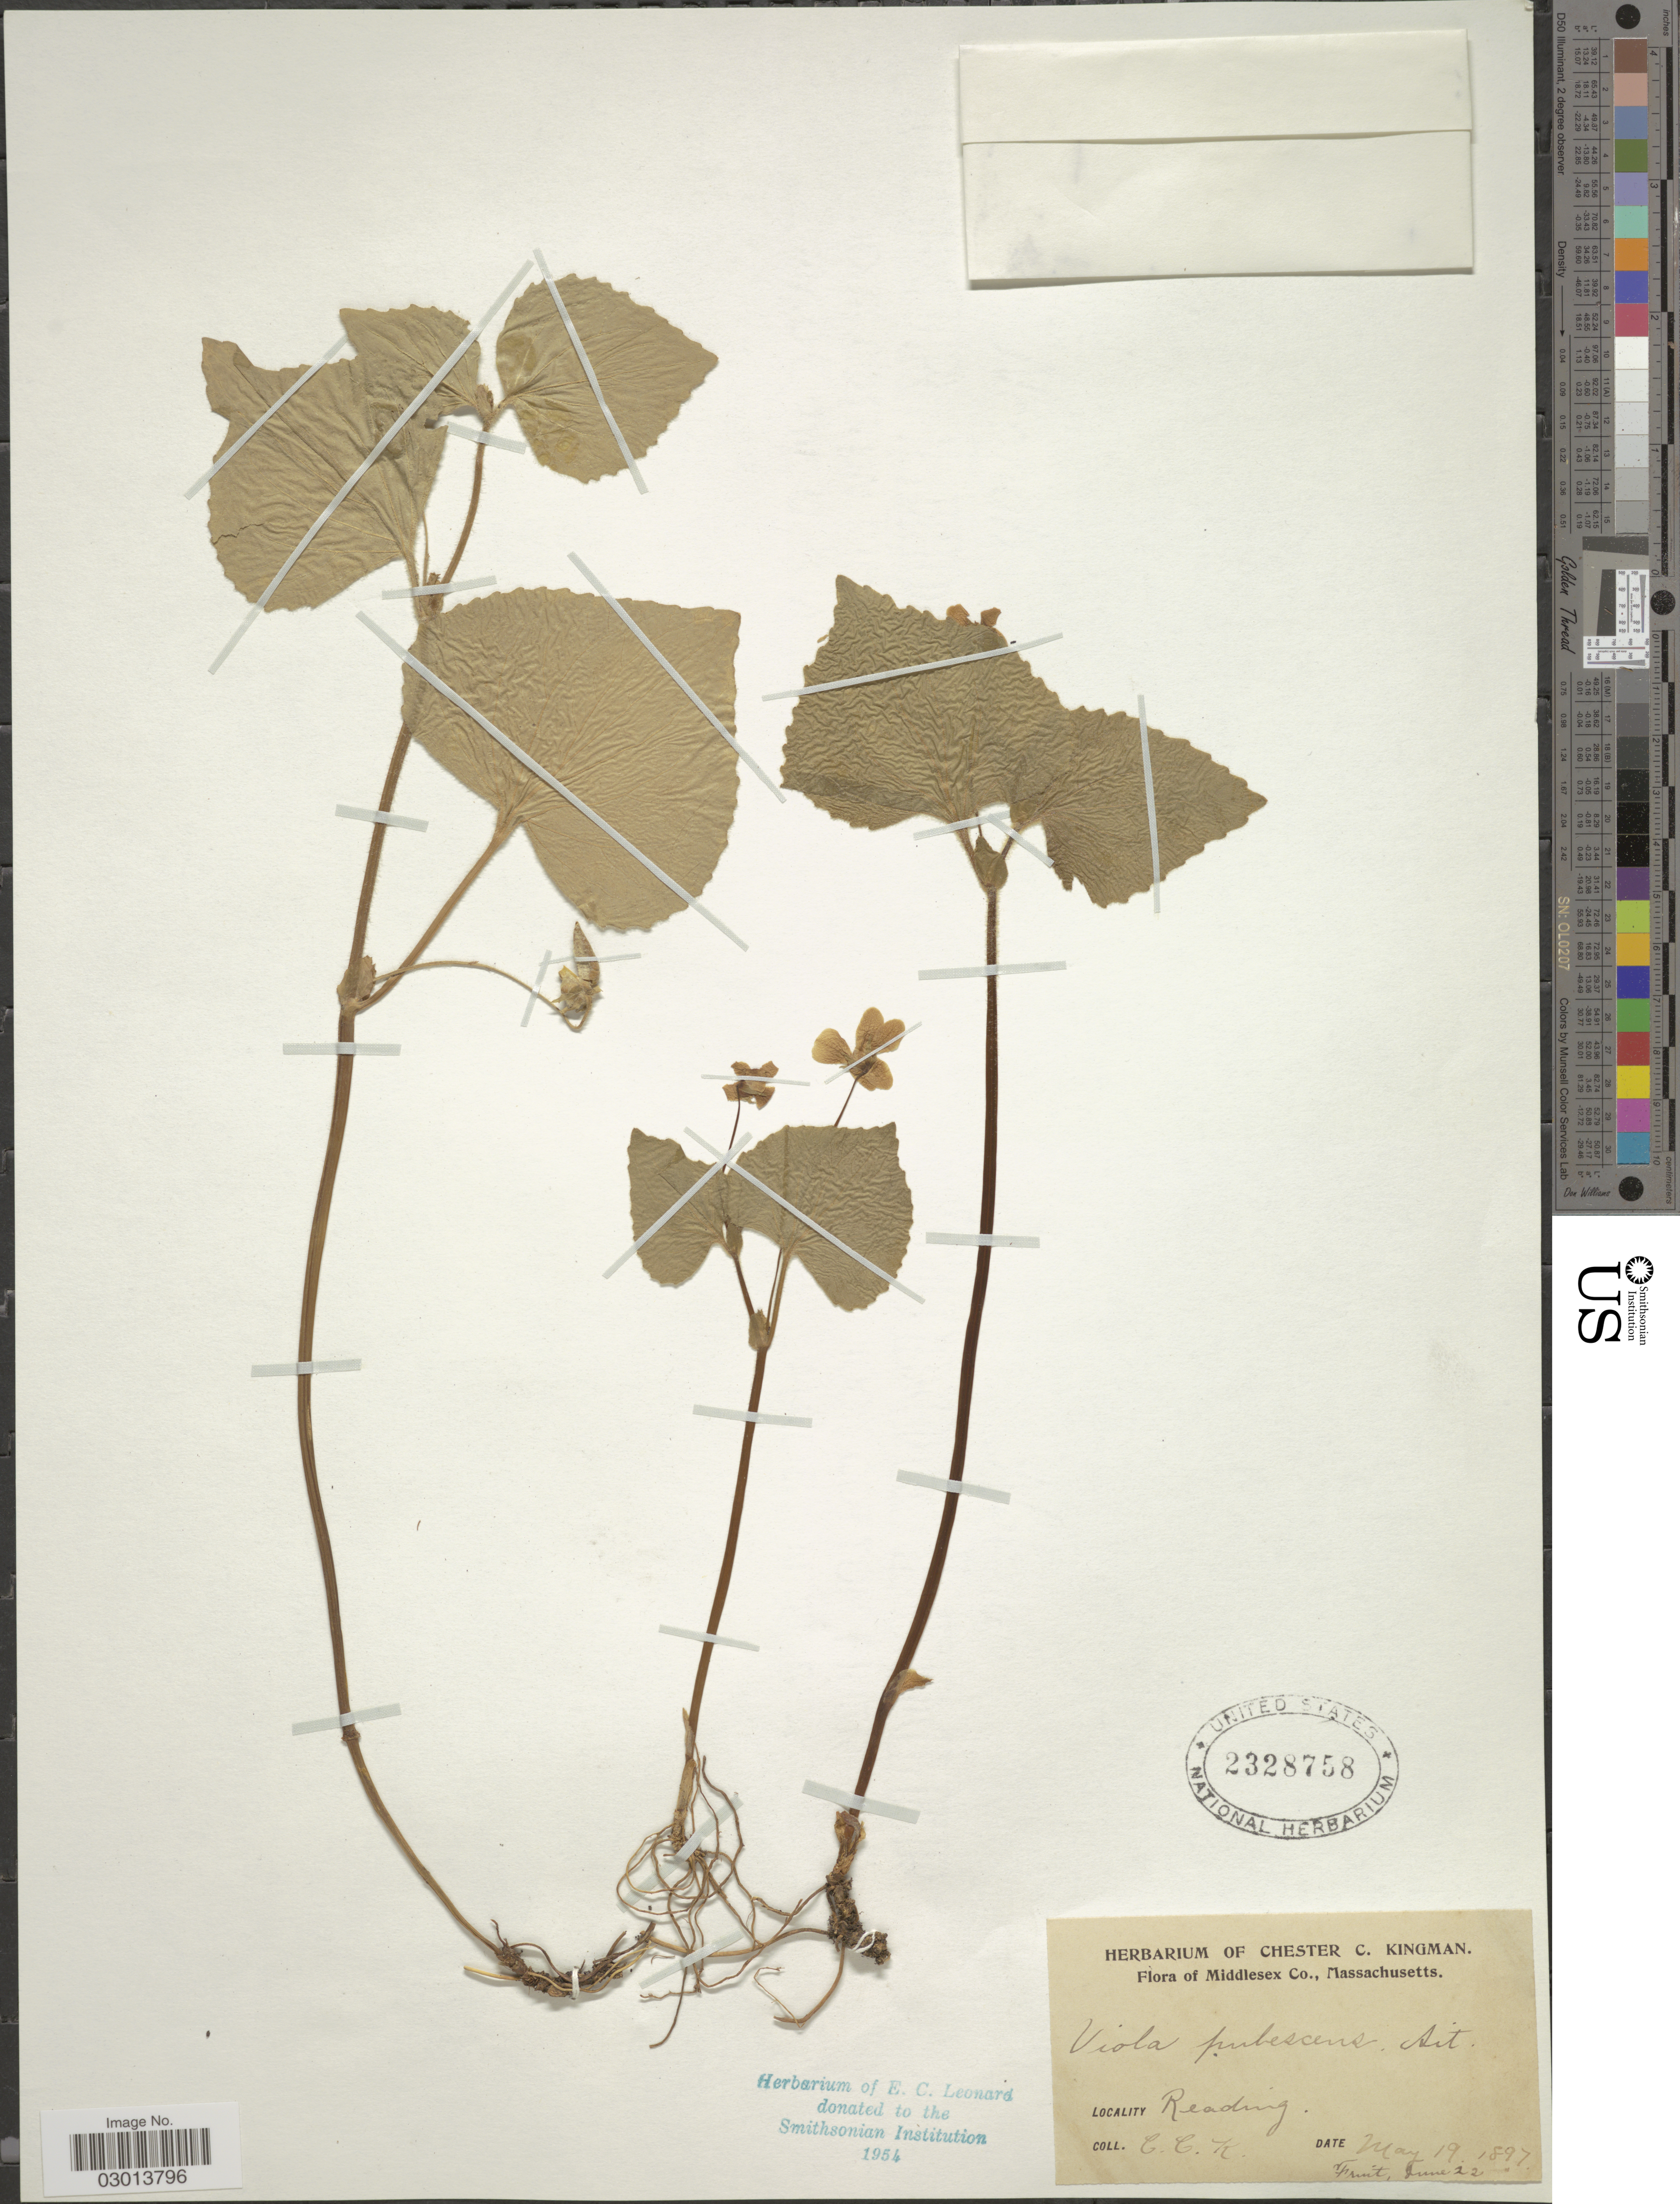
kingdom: Plantae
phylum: Tracheophyta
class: Magnoliopsida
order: Malpighiales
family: Violaceae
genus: Viola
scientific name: Viola pubescens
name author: Aiton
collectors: C. Kingman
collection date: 1897-05-19/1897-06-22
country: United States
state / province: Massachusetts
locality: Middlesex Co., Reading.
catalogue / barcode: US 2328758